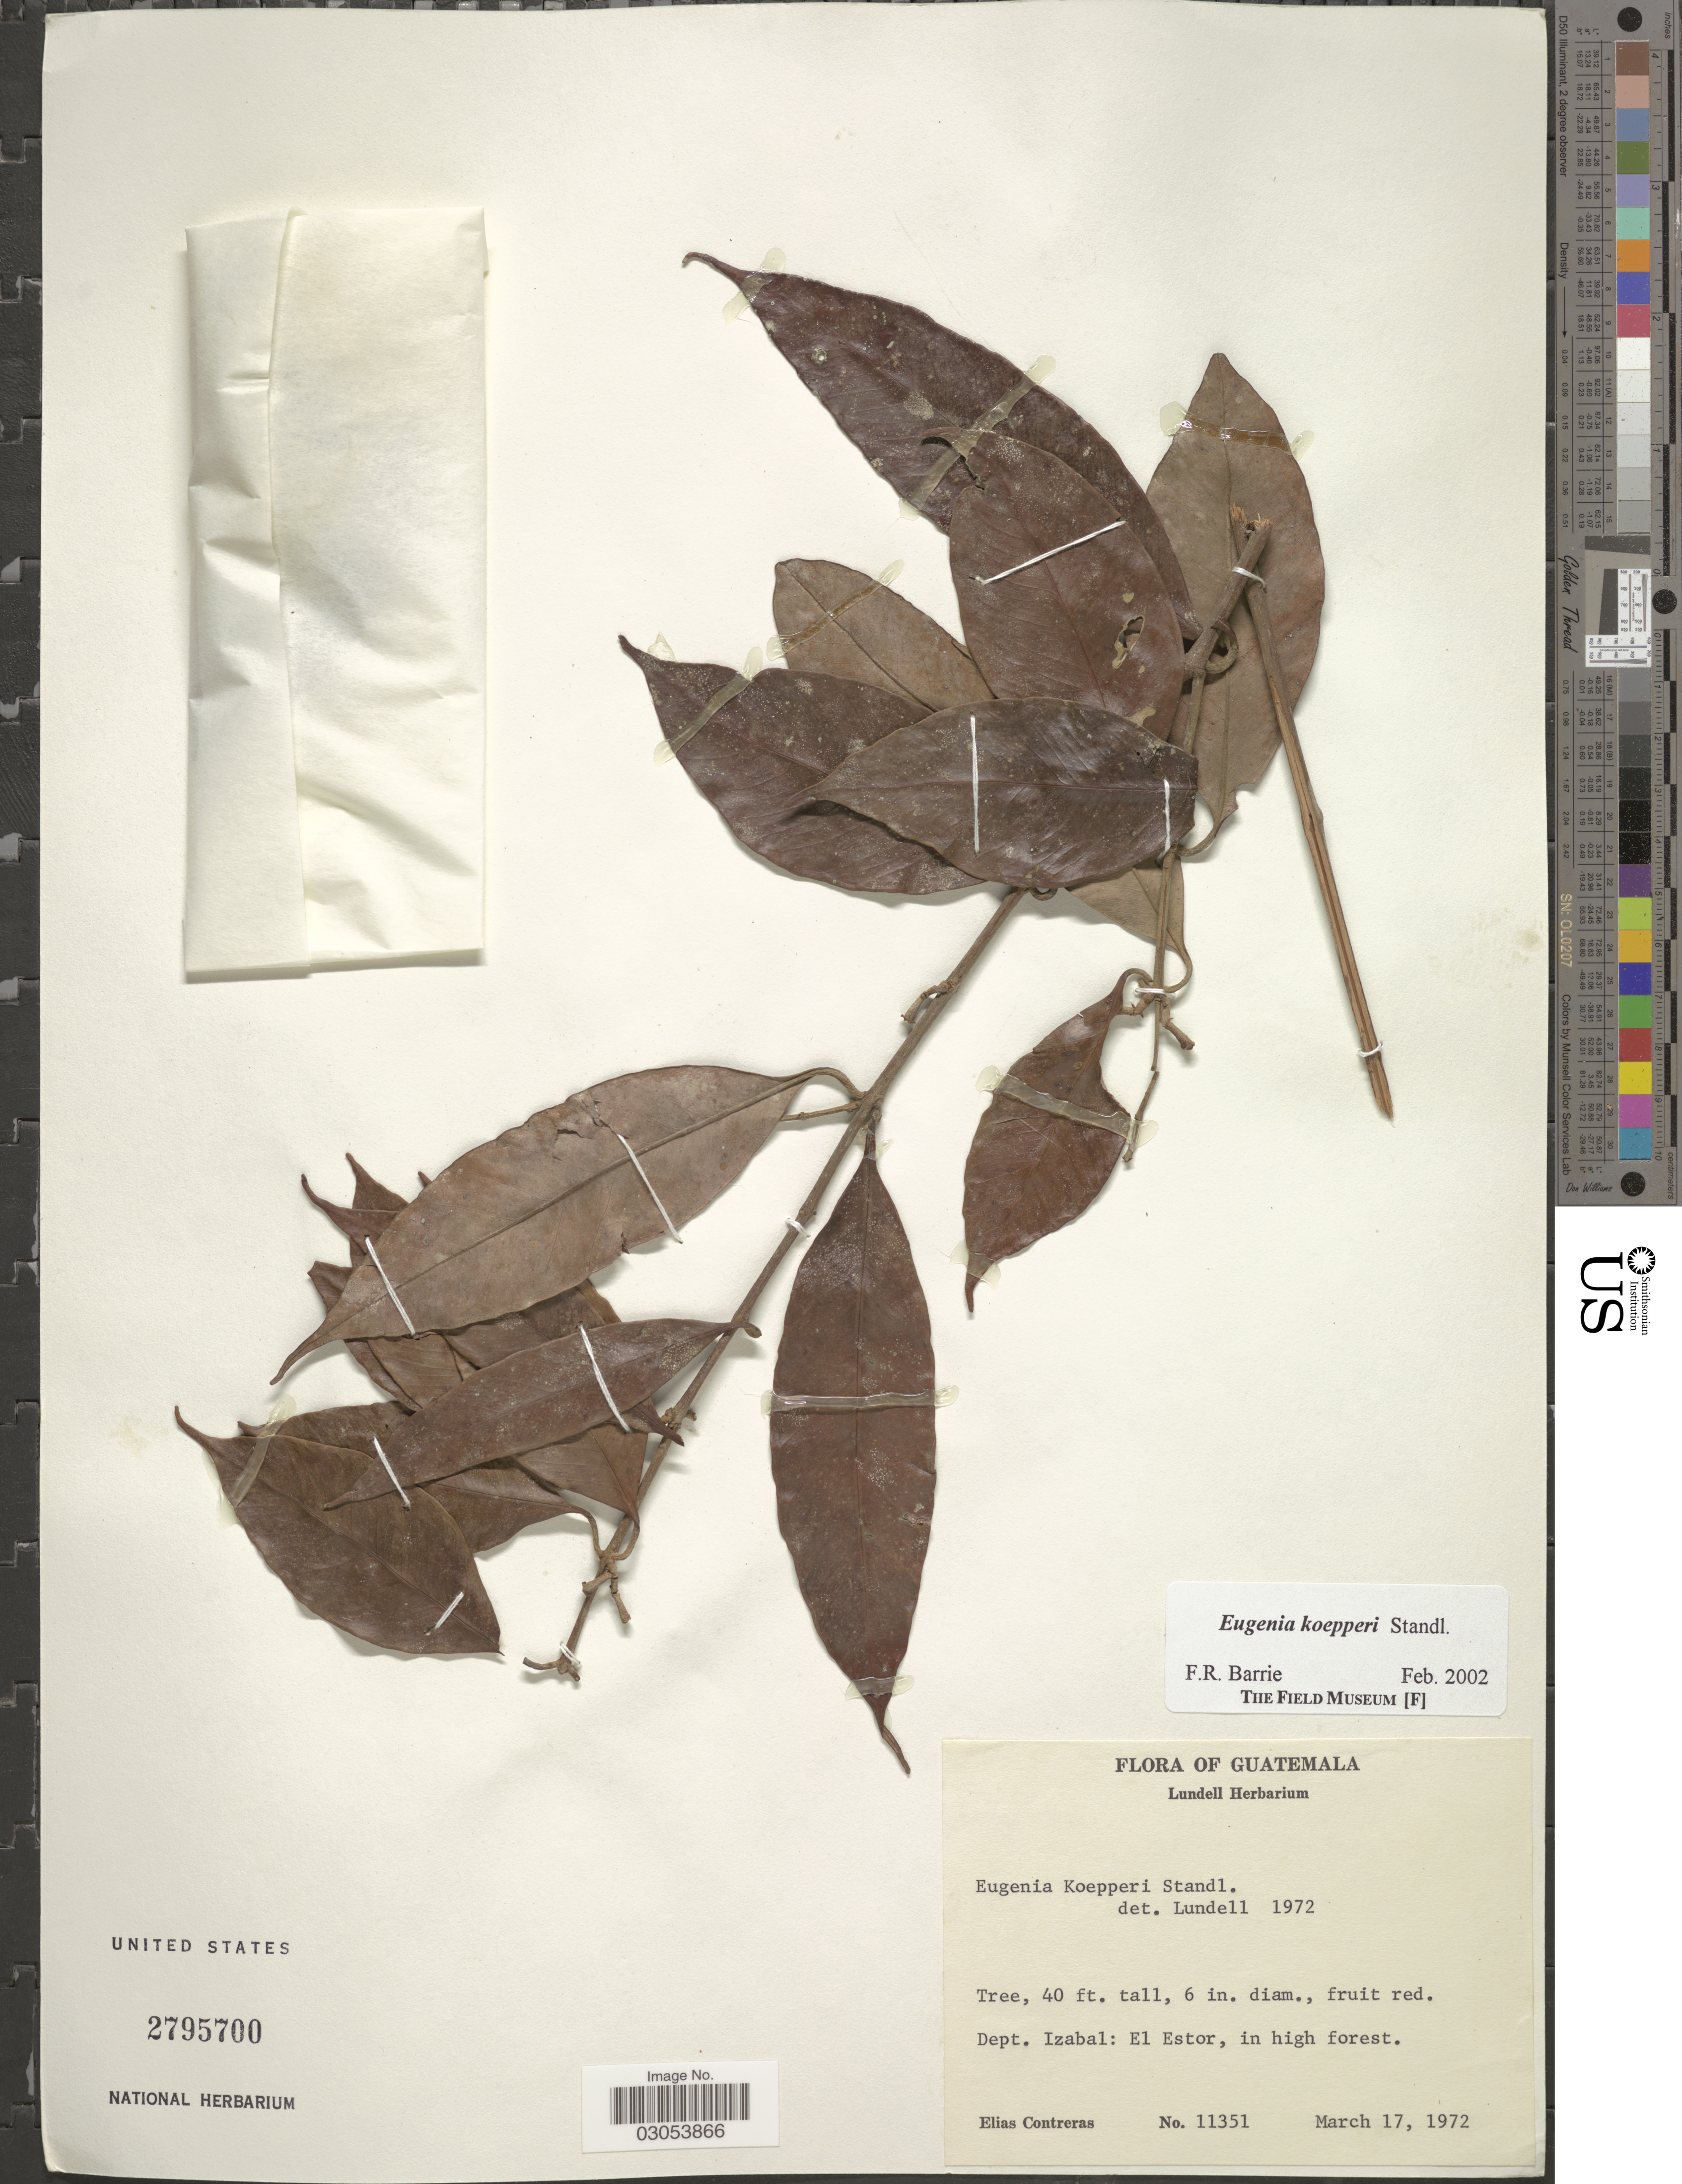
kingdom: Plantae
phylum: Tracheophyta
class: Magnoliopsida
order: Myrtales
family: Myrtaceae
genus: Eugenia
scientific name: Eugenia koepperi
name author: Standl. in Yunck.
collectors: E. Contreras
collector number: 11351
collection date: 1972-03-17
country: Guatemala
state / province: Izabal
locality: Dept. Izabal: El Estor.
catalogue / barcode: US 2795700